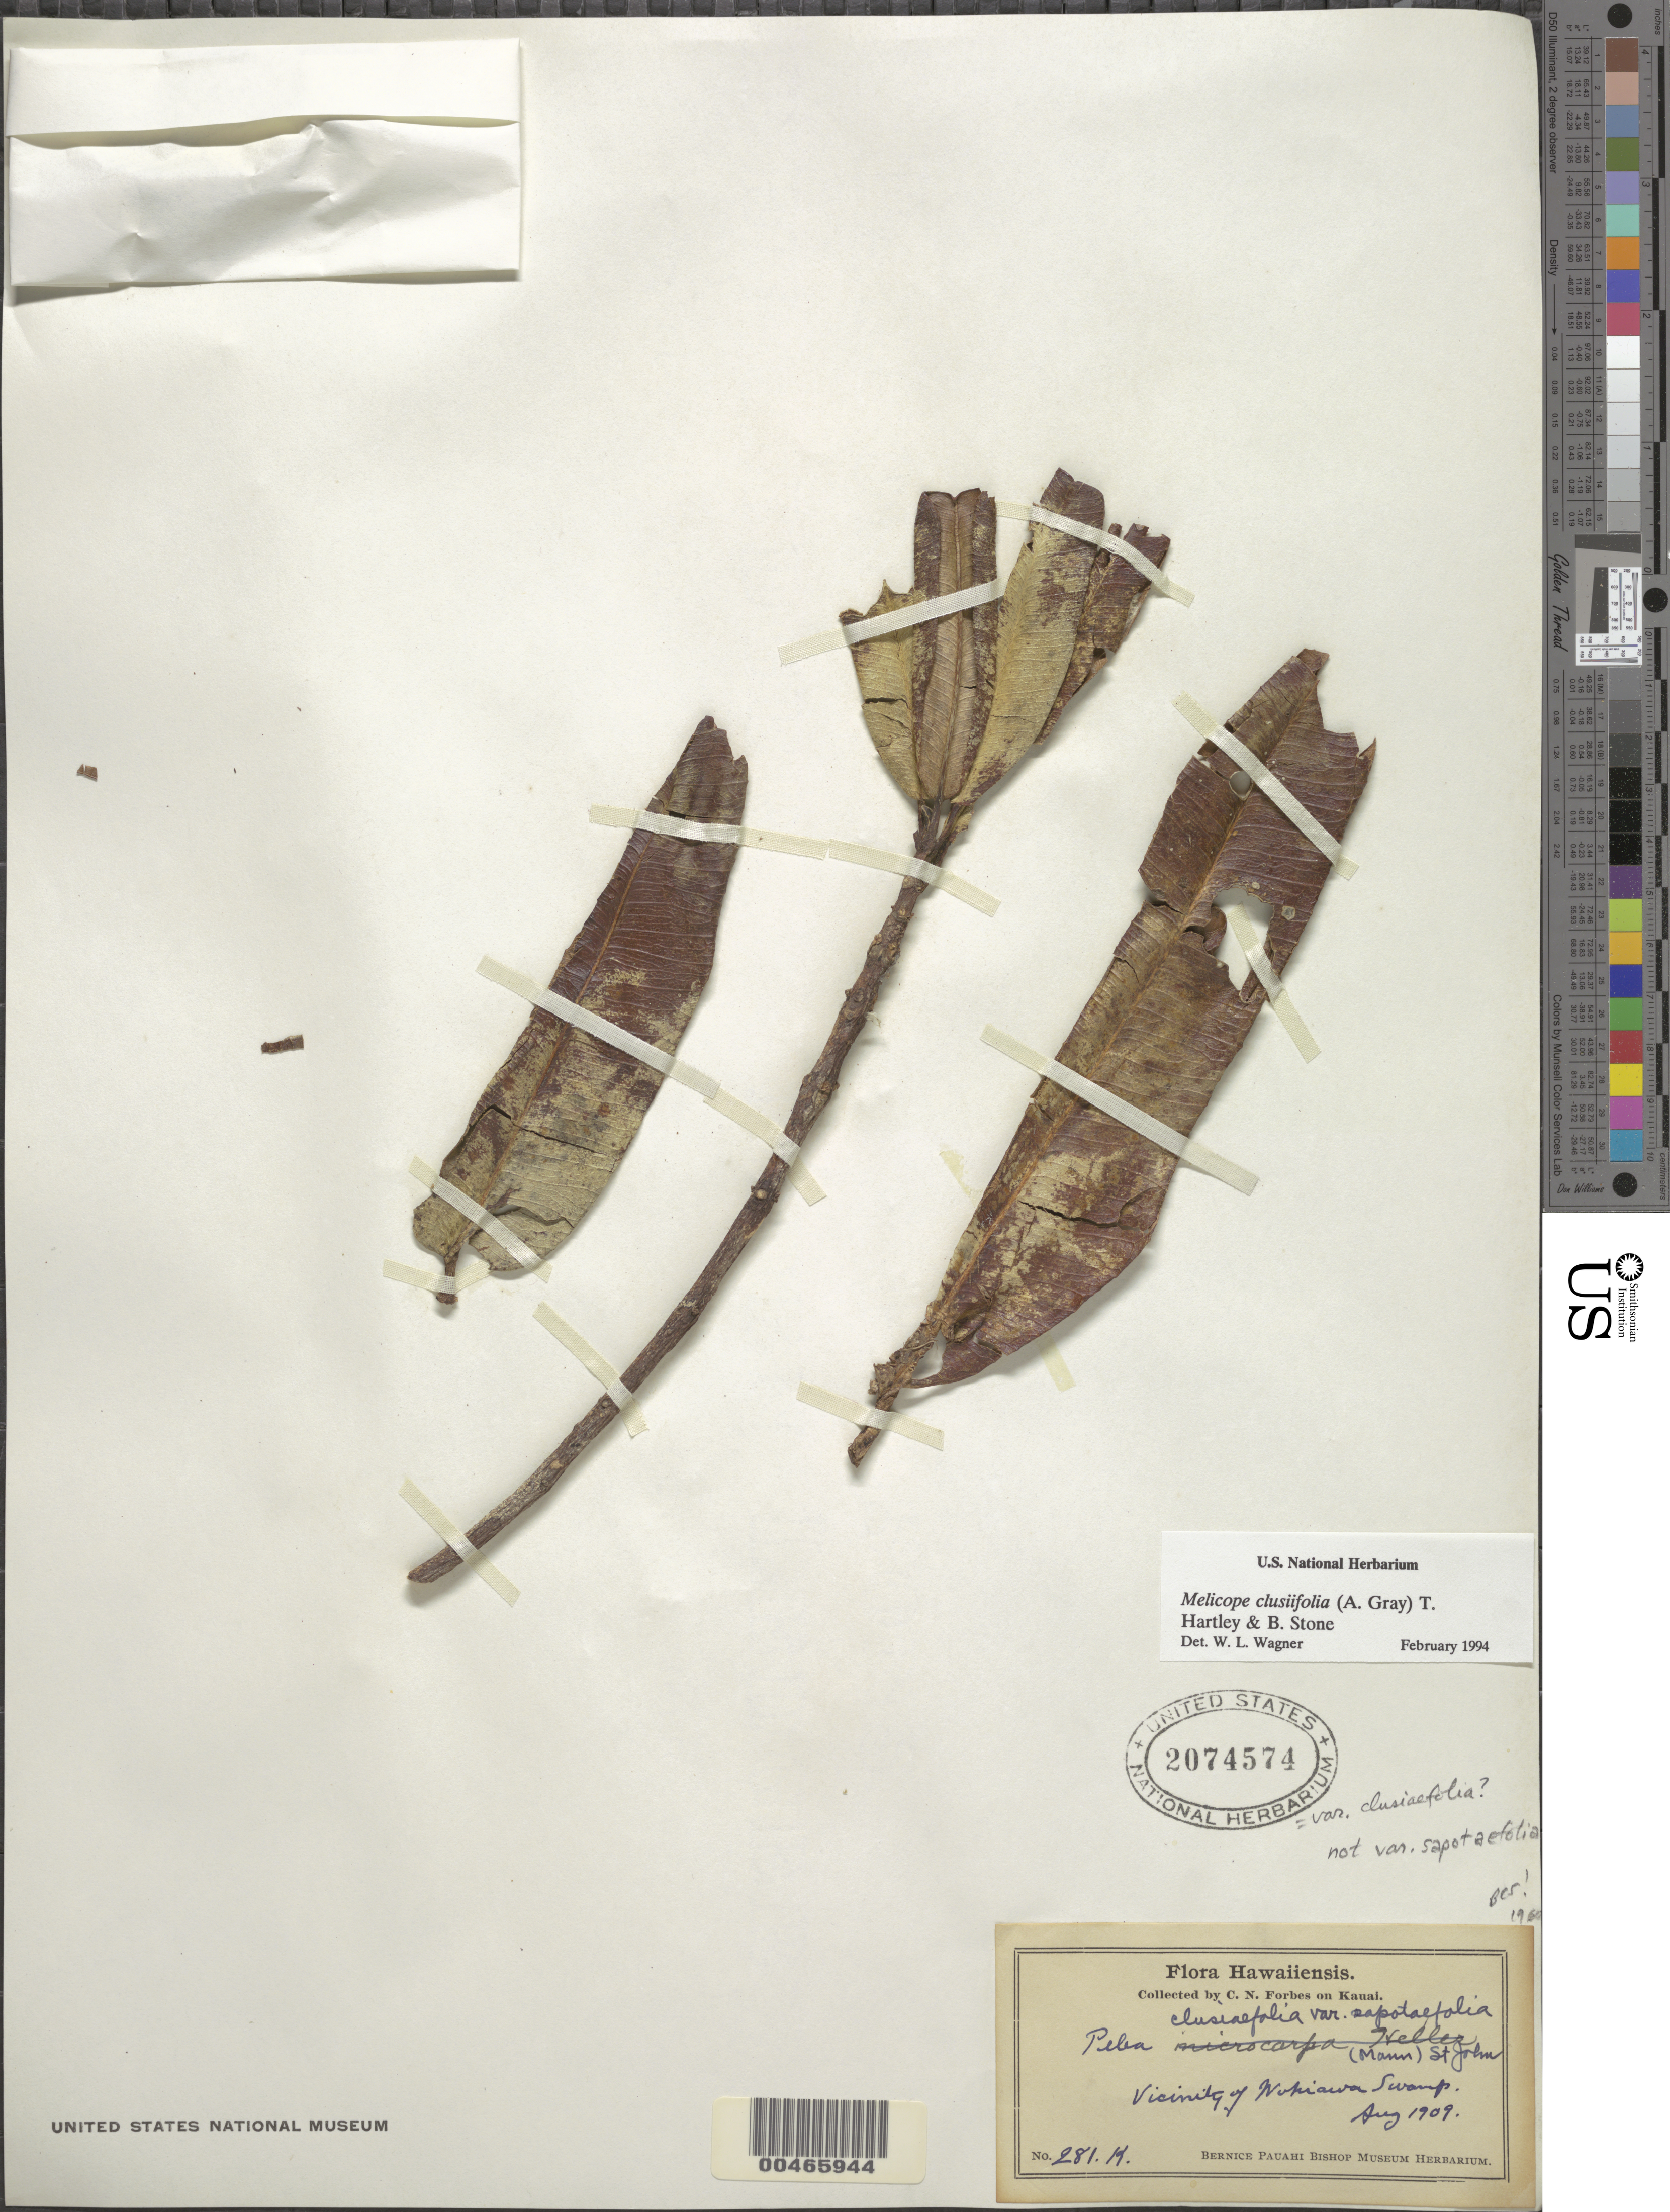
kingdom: Plantae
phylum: Tracheophyta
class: Magnoliopsida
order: Sapindales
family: Rutaceae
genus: Melicope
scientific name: Melicope clusiifolia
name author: (A. Gray) T.G. Hartley & B.C. Stone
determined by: Wagner, W. L., (BOT), Smithsonian Institution - National Museum of Natural History (UNITED STATES)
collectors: C. N. Forbes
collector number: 281.K.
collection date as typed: Aug 1909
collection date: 1909-08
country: United States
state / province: Hawaii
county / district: Kauai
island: Kaua'i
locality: Vicinity of Wahiawa Swamp.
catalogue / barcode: US 2074574